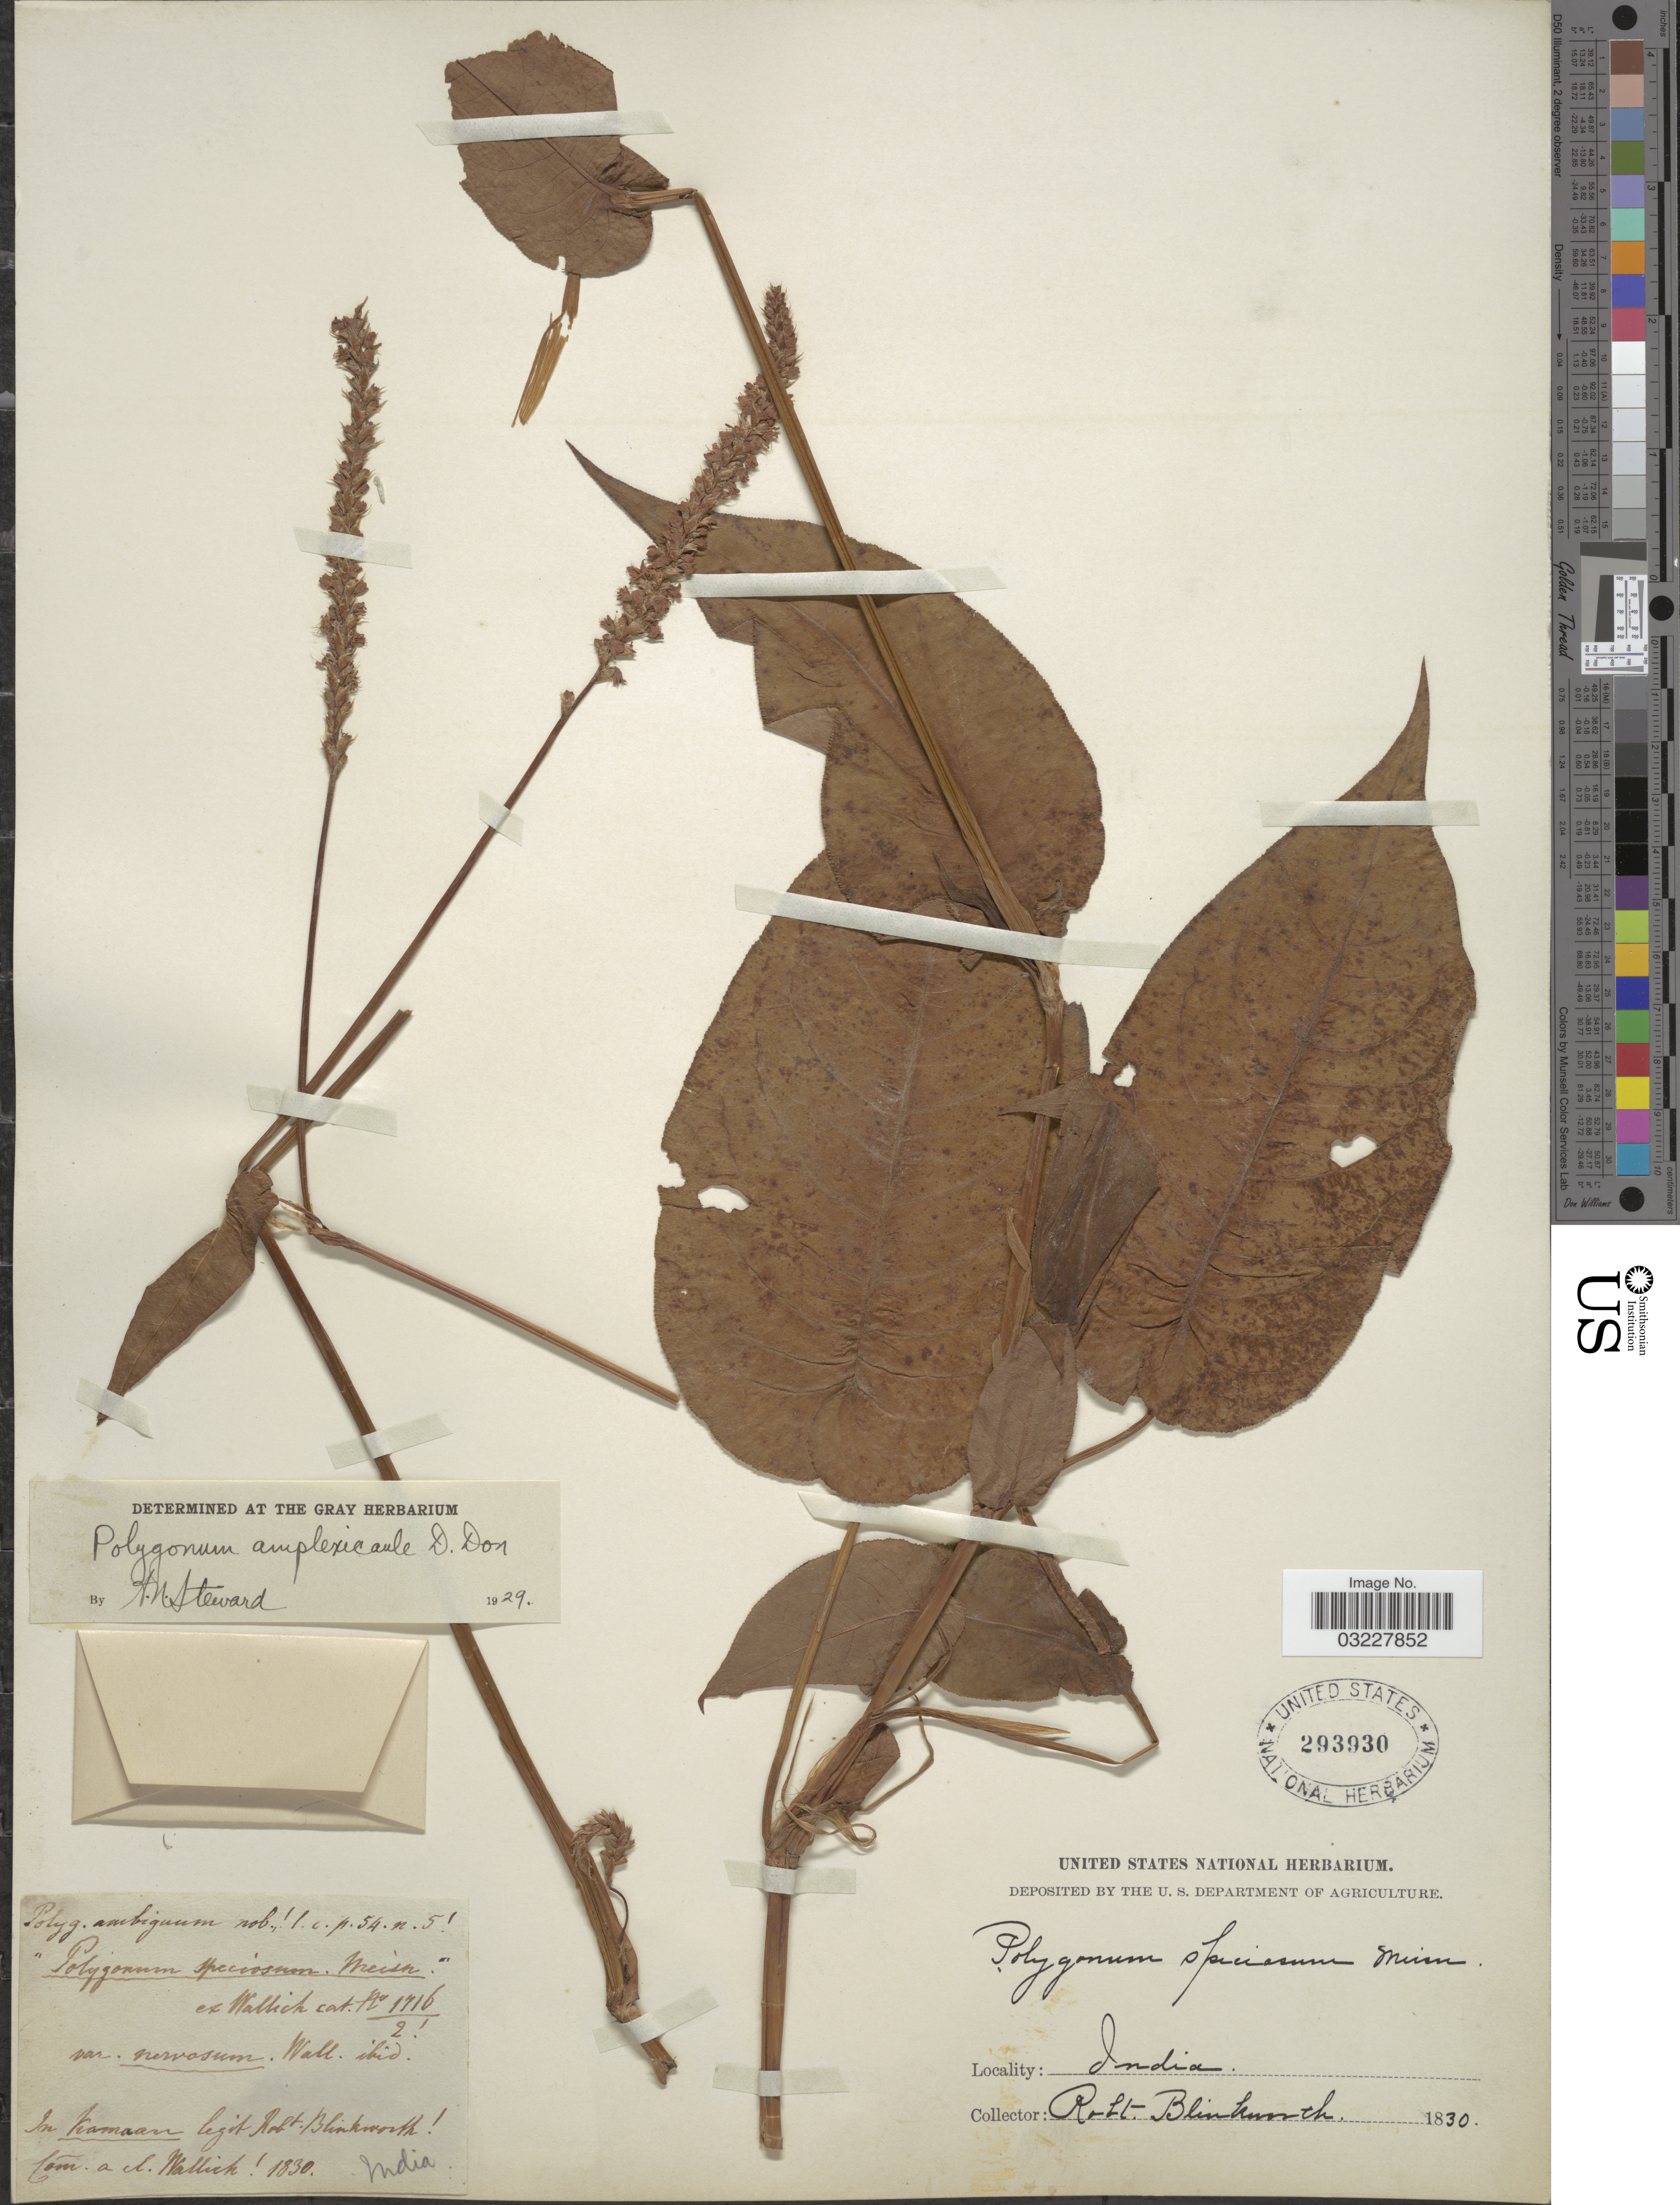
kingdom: Plantae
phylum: Tracheophyta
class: Magnoliopsida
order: Caryophyllales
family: Polygonaceae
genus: Bistorta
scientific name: Bistorta amplexicaulis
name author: (D. Don) Greene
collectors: R. Blinkworth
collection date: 1830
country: India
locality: In Kamaan [interpreted].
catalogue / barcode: US 293930